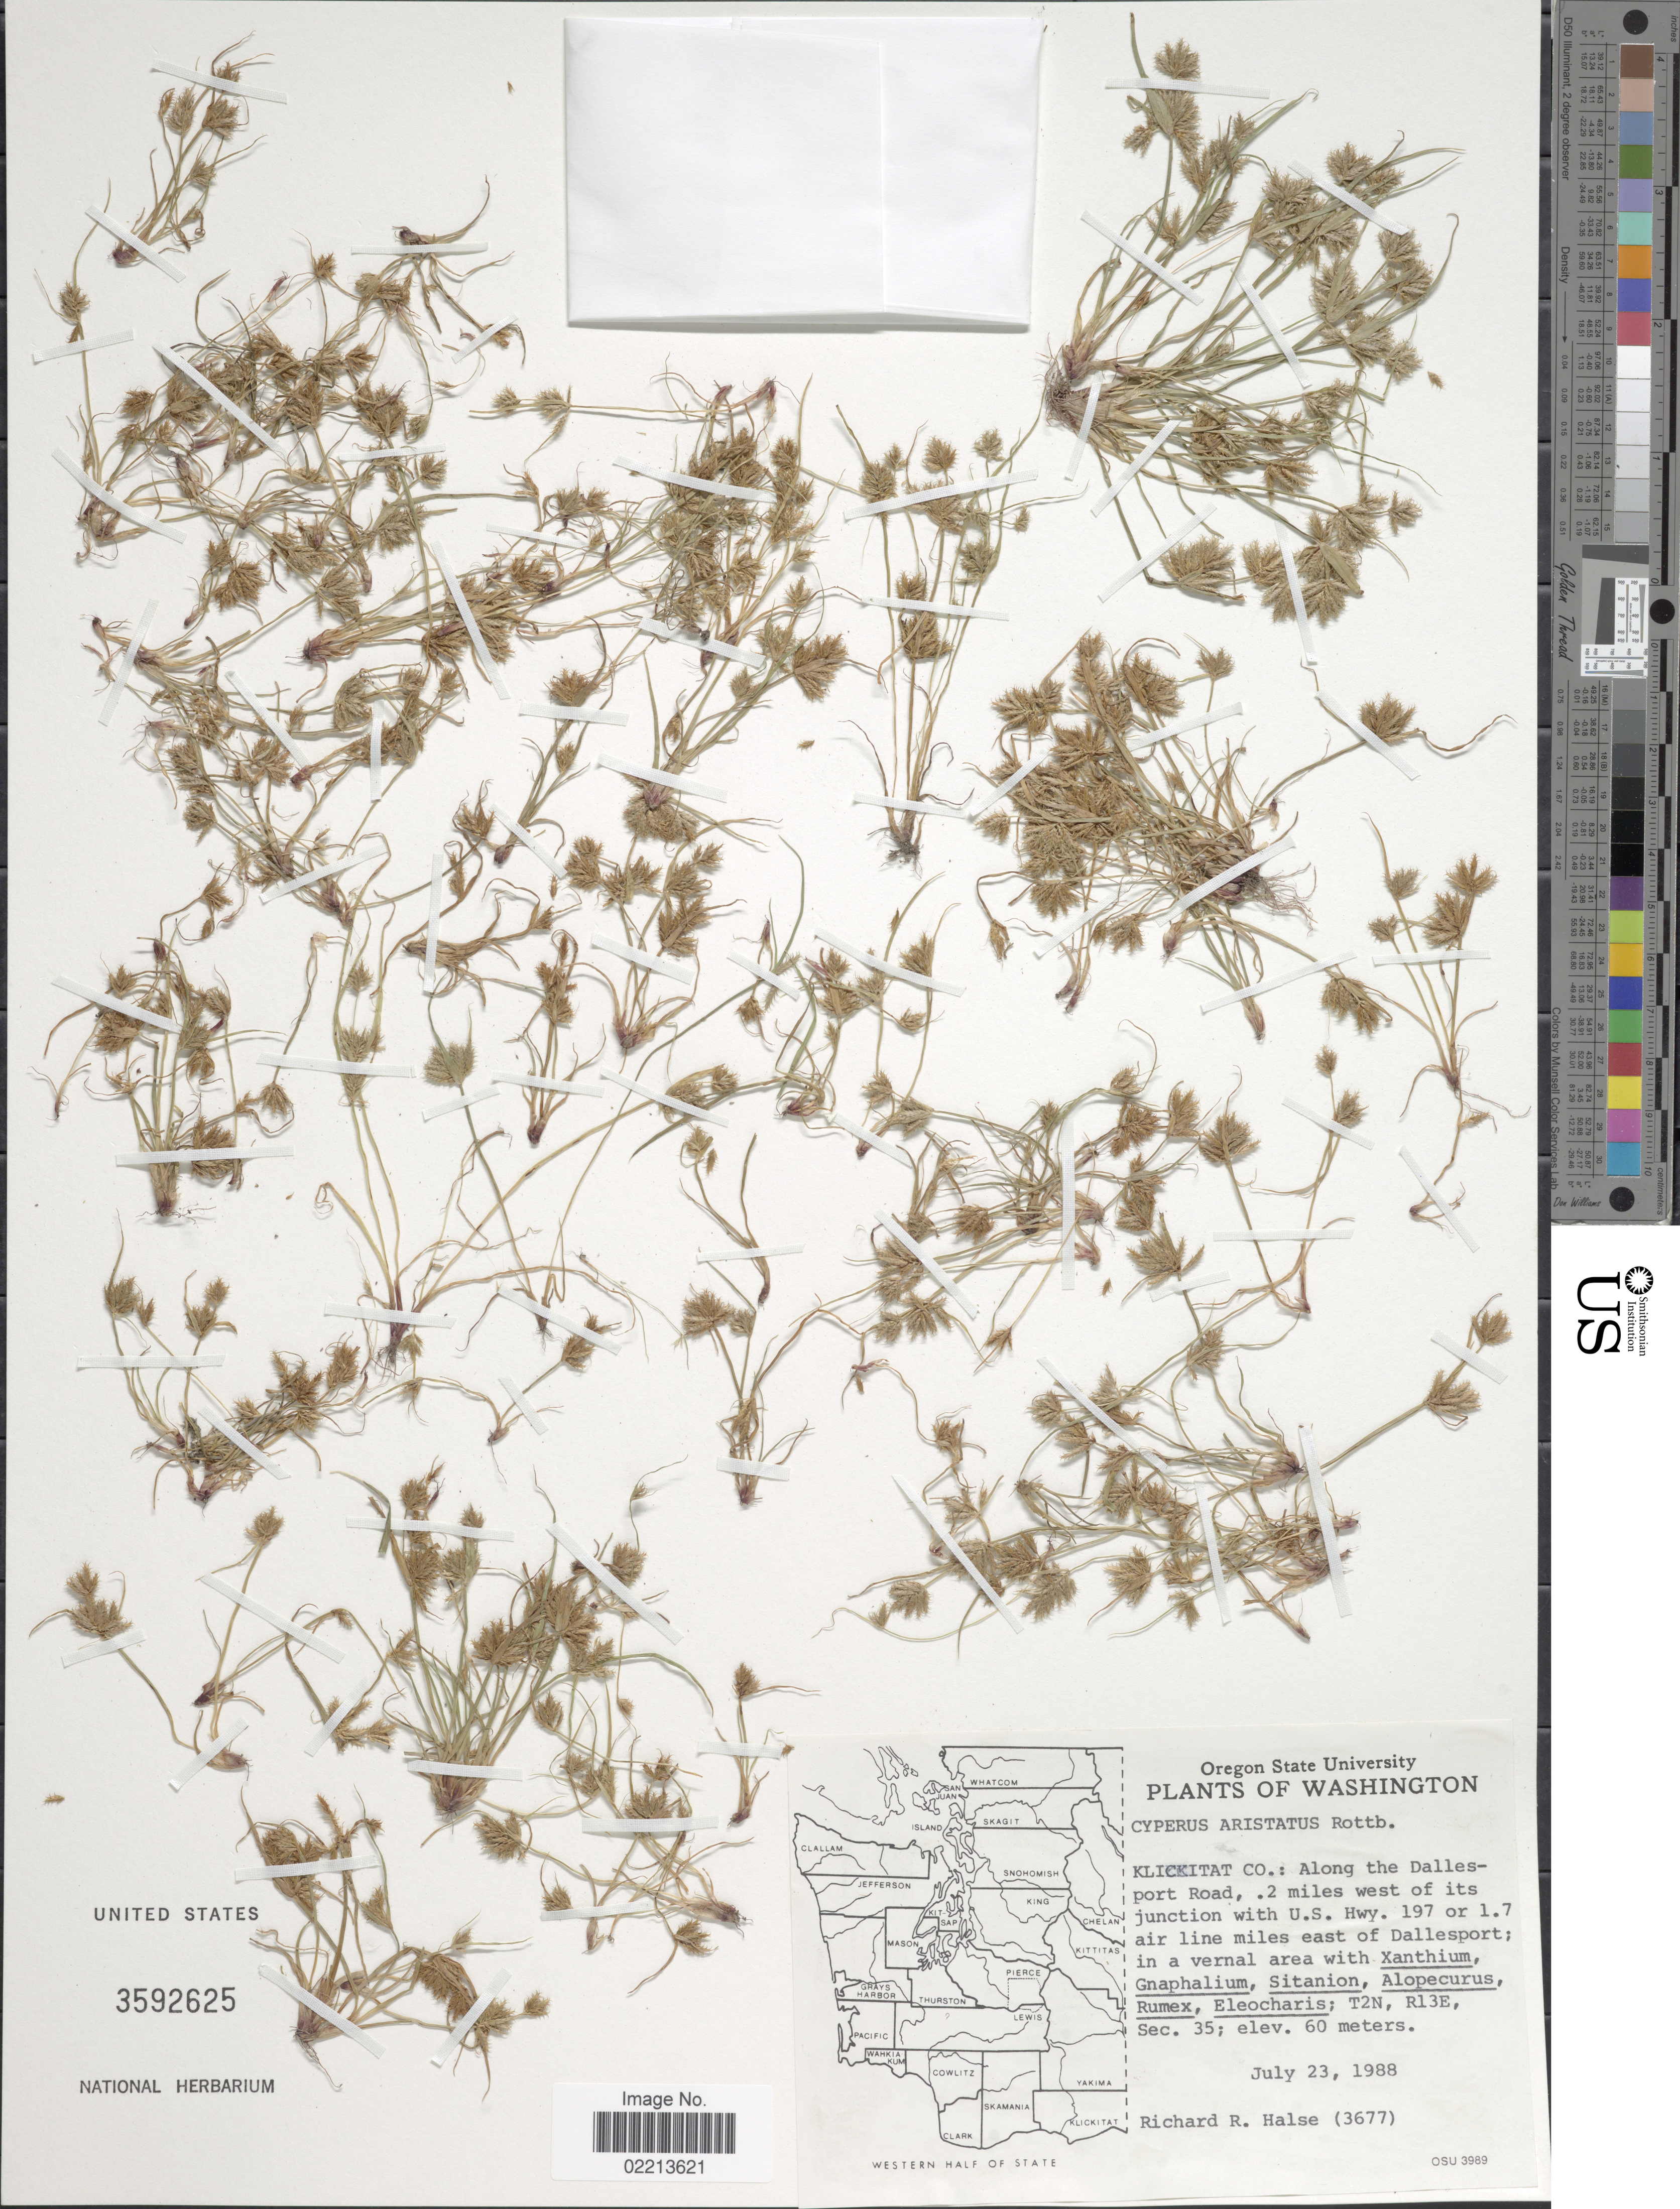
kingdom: Plantae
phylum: Tracheophyta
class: Liliopsida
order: Poales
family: Cyperaceae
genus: Cyperus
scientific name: Cyperus squarrosus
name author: L.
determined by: Strong, Mark T., (BOT), Smithsonian Institution - National Museum of Natural History (UNITED STATES)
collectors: R. Halse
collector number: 3677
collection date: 1988-07-23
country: United States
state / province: Washington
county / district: Klickitat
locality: Klickitat Co.: along the Dalles-port Road ., 2 miles west of its junction with U.S. Hwy. 197 or 1.7 air line miles east of Dallesport, T2N, R13E, Sec. 35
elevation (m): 60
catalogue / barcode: US 3592625